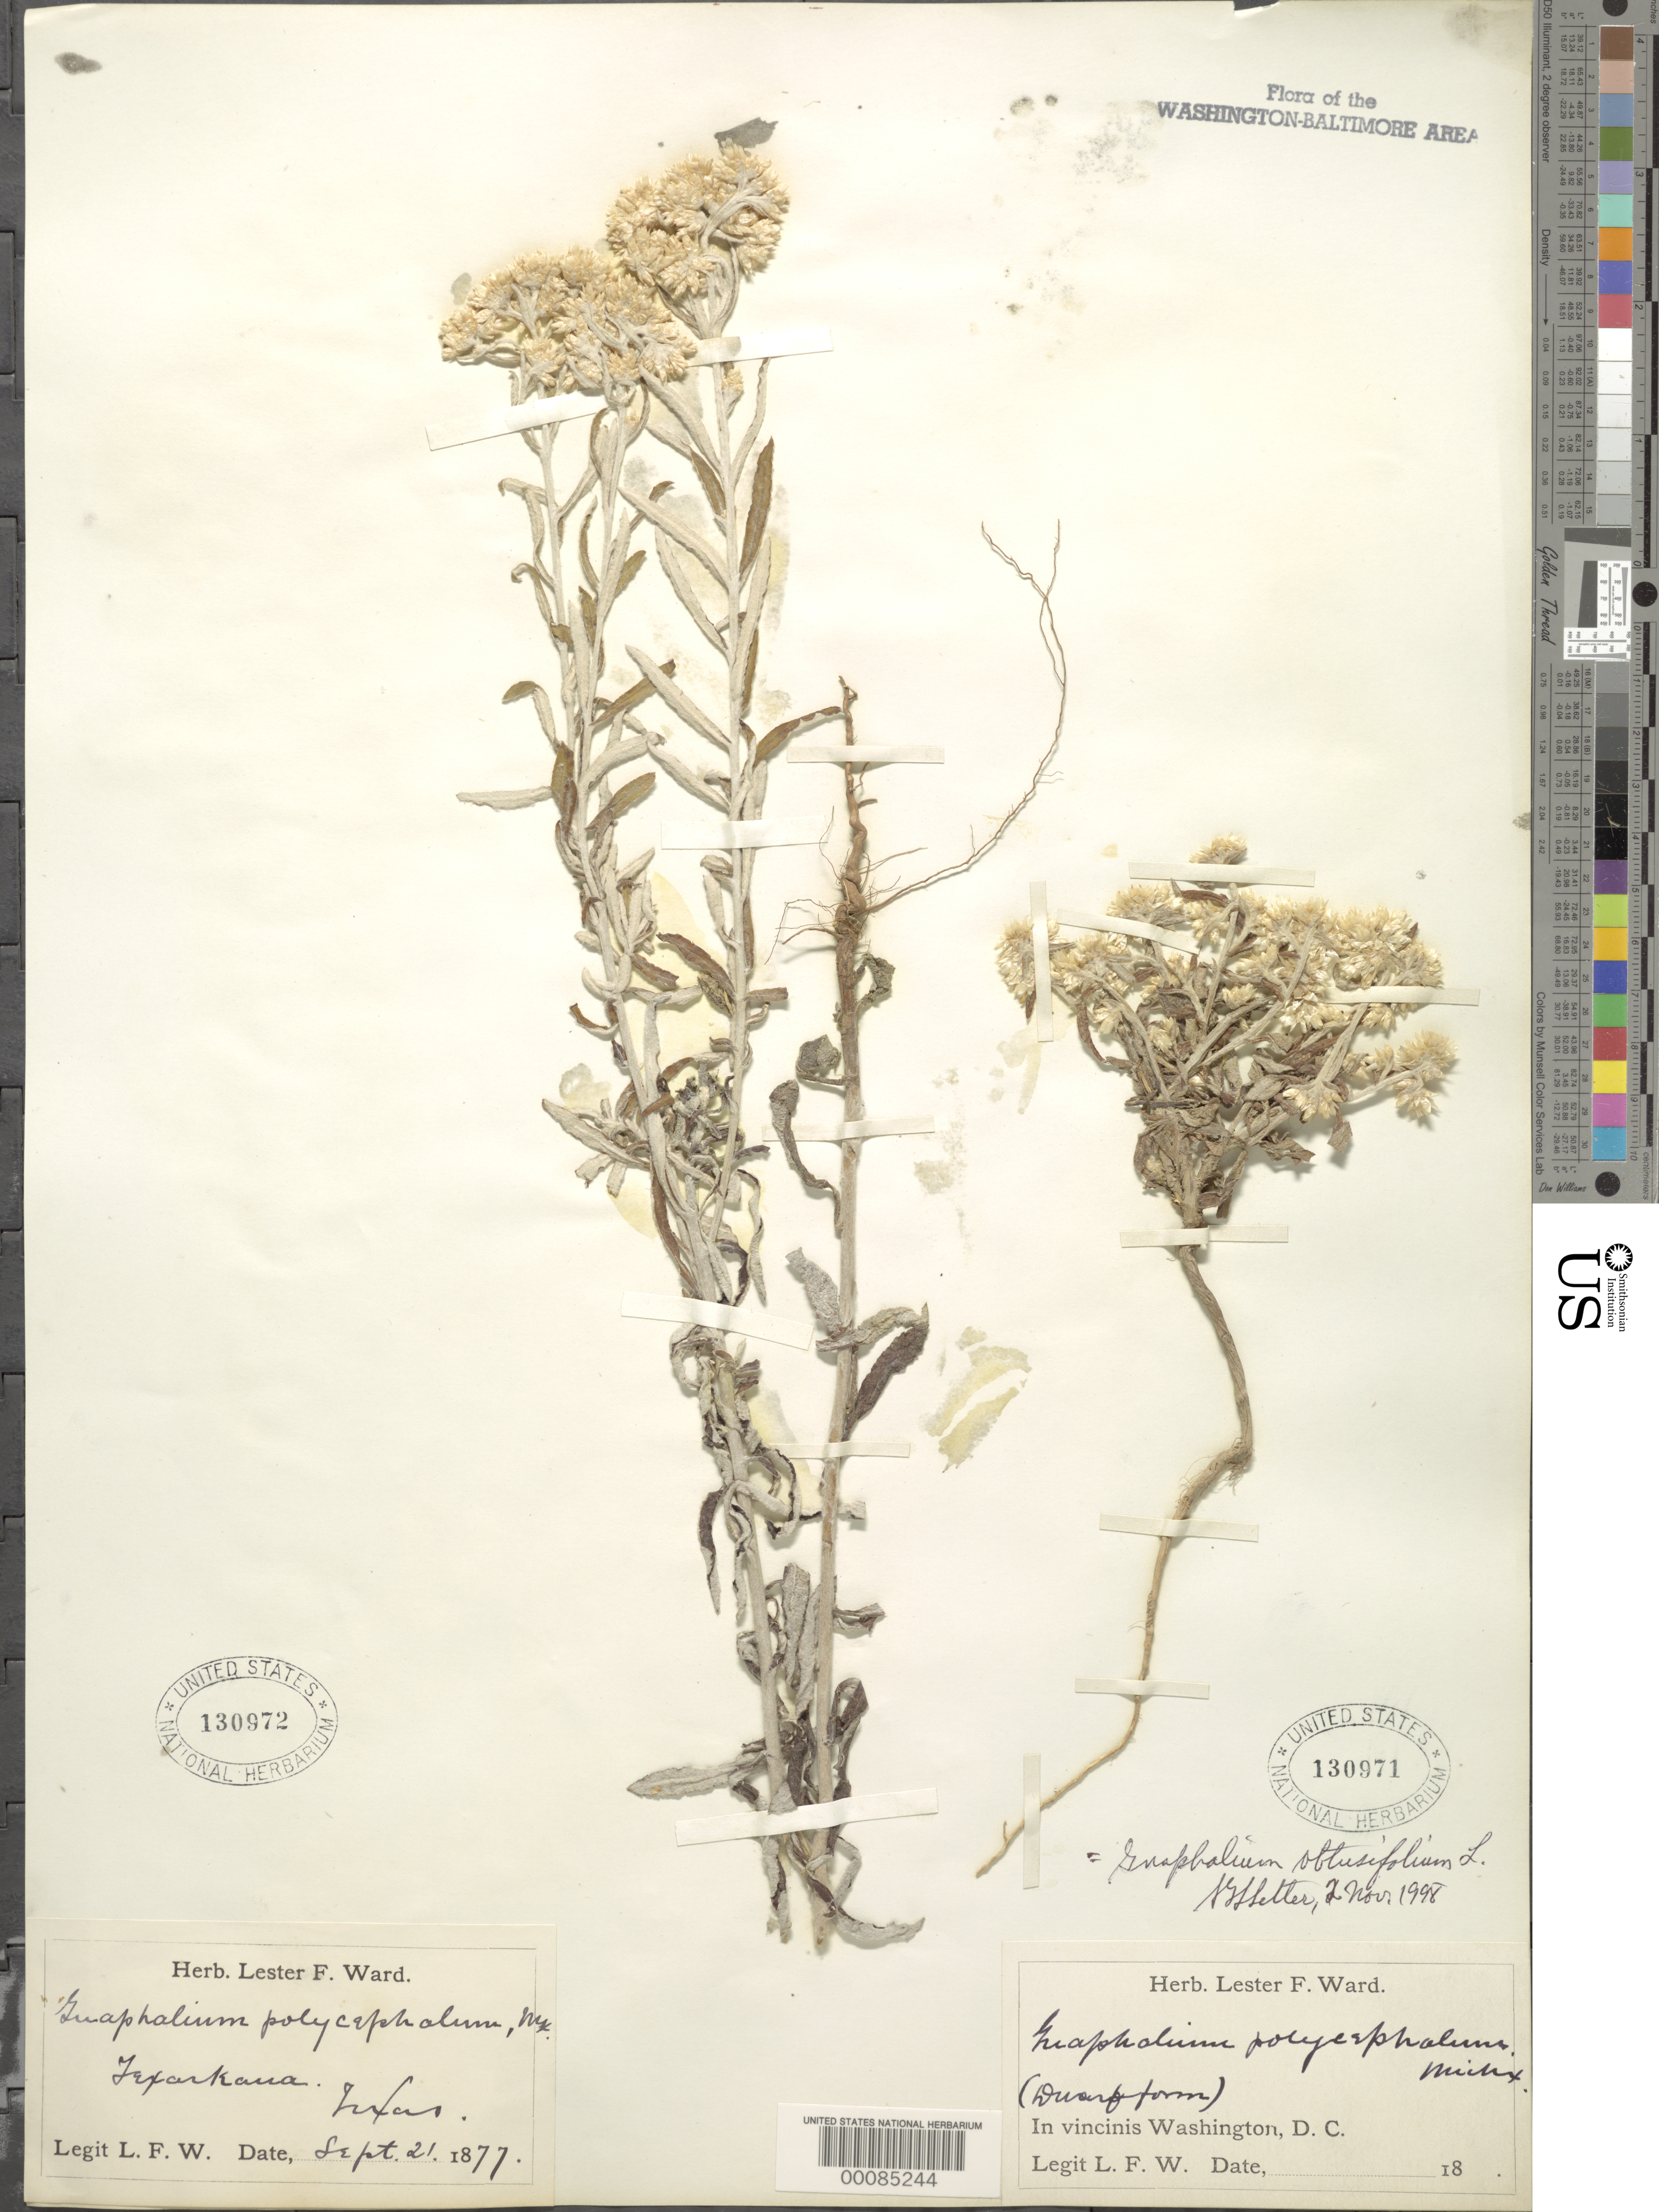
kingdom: Plantae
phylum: Tracheophyta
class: Magnoliopsida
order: Asterales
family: Asteraceae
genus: Pseudognaphalium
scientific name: Pseudognaphalium obtusifolium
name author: (L.) Hilliard & B.L. Burtt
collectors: L. F. Ward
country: United States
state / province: District of Columbia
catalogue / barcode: US 130971